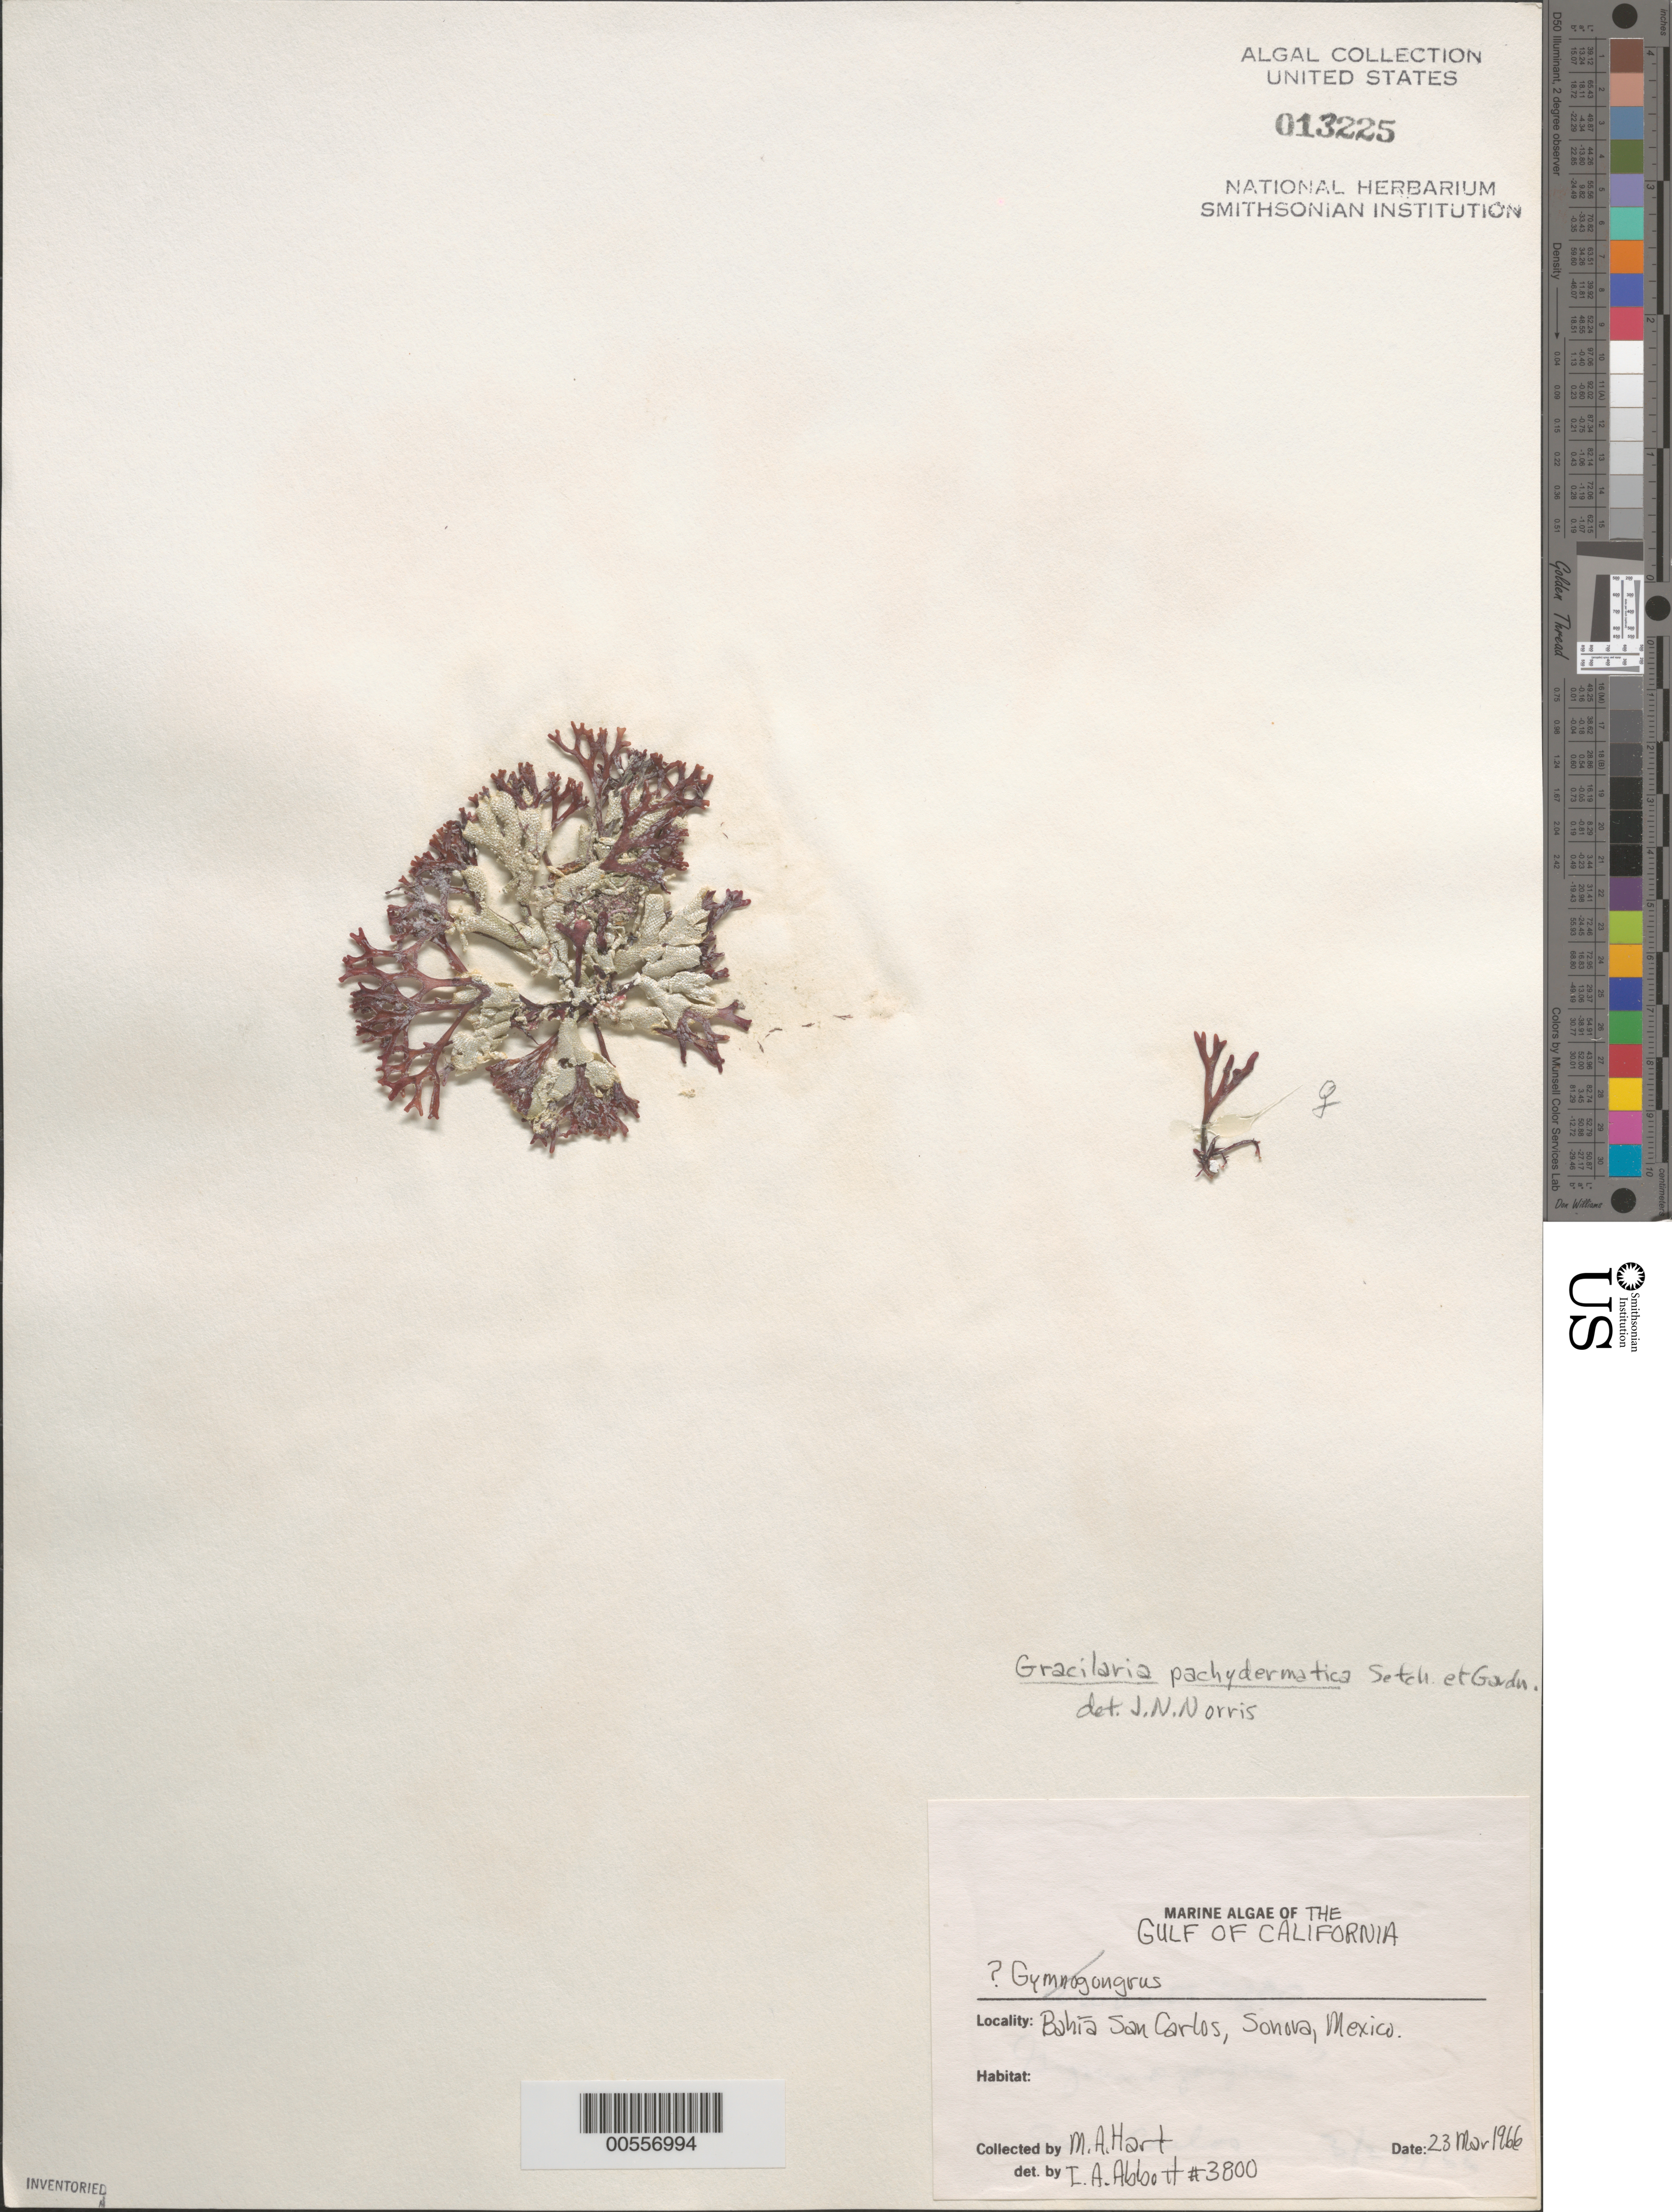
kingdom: Plantae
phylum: Rhodophyta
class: Florideophyceae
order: Gracilariales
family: Gracilariaceae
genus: Gracilaria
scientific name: Gracilaria pachydermatica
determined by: Norris, James N.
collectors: M. A. Hart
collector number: IAA 3800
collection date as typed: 23 Mar 1966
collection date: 1966-03-23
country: Mexico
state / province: Sonora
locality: Bahia San Carlos (San Carlos Bay)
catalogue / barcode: US 13225